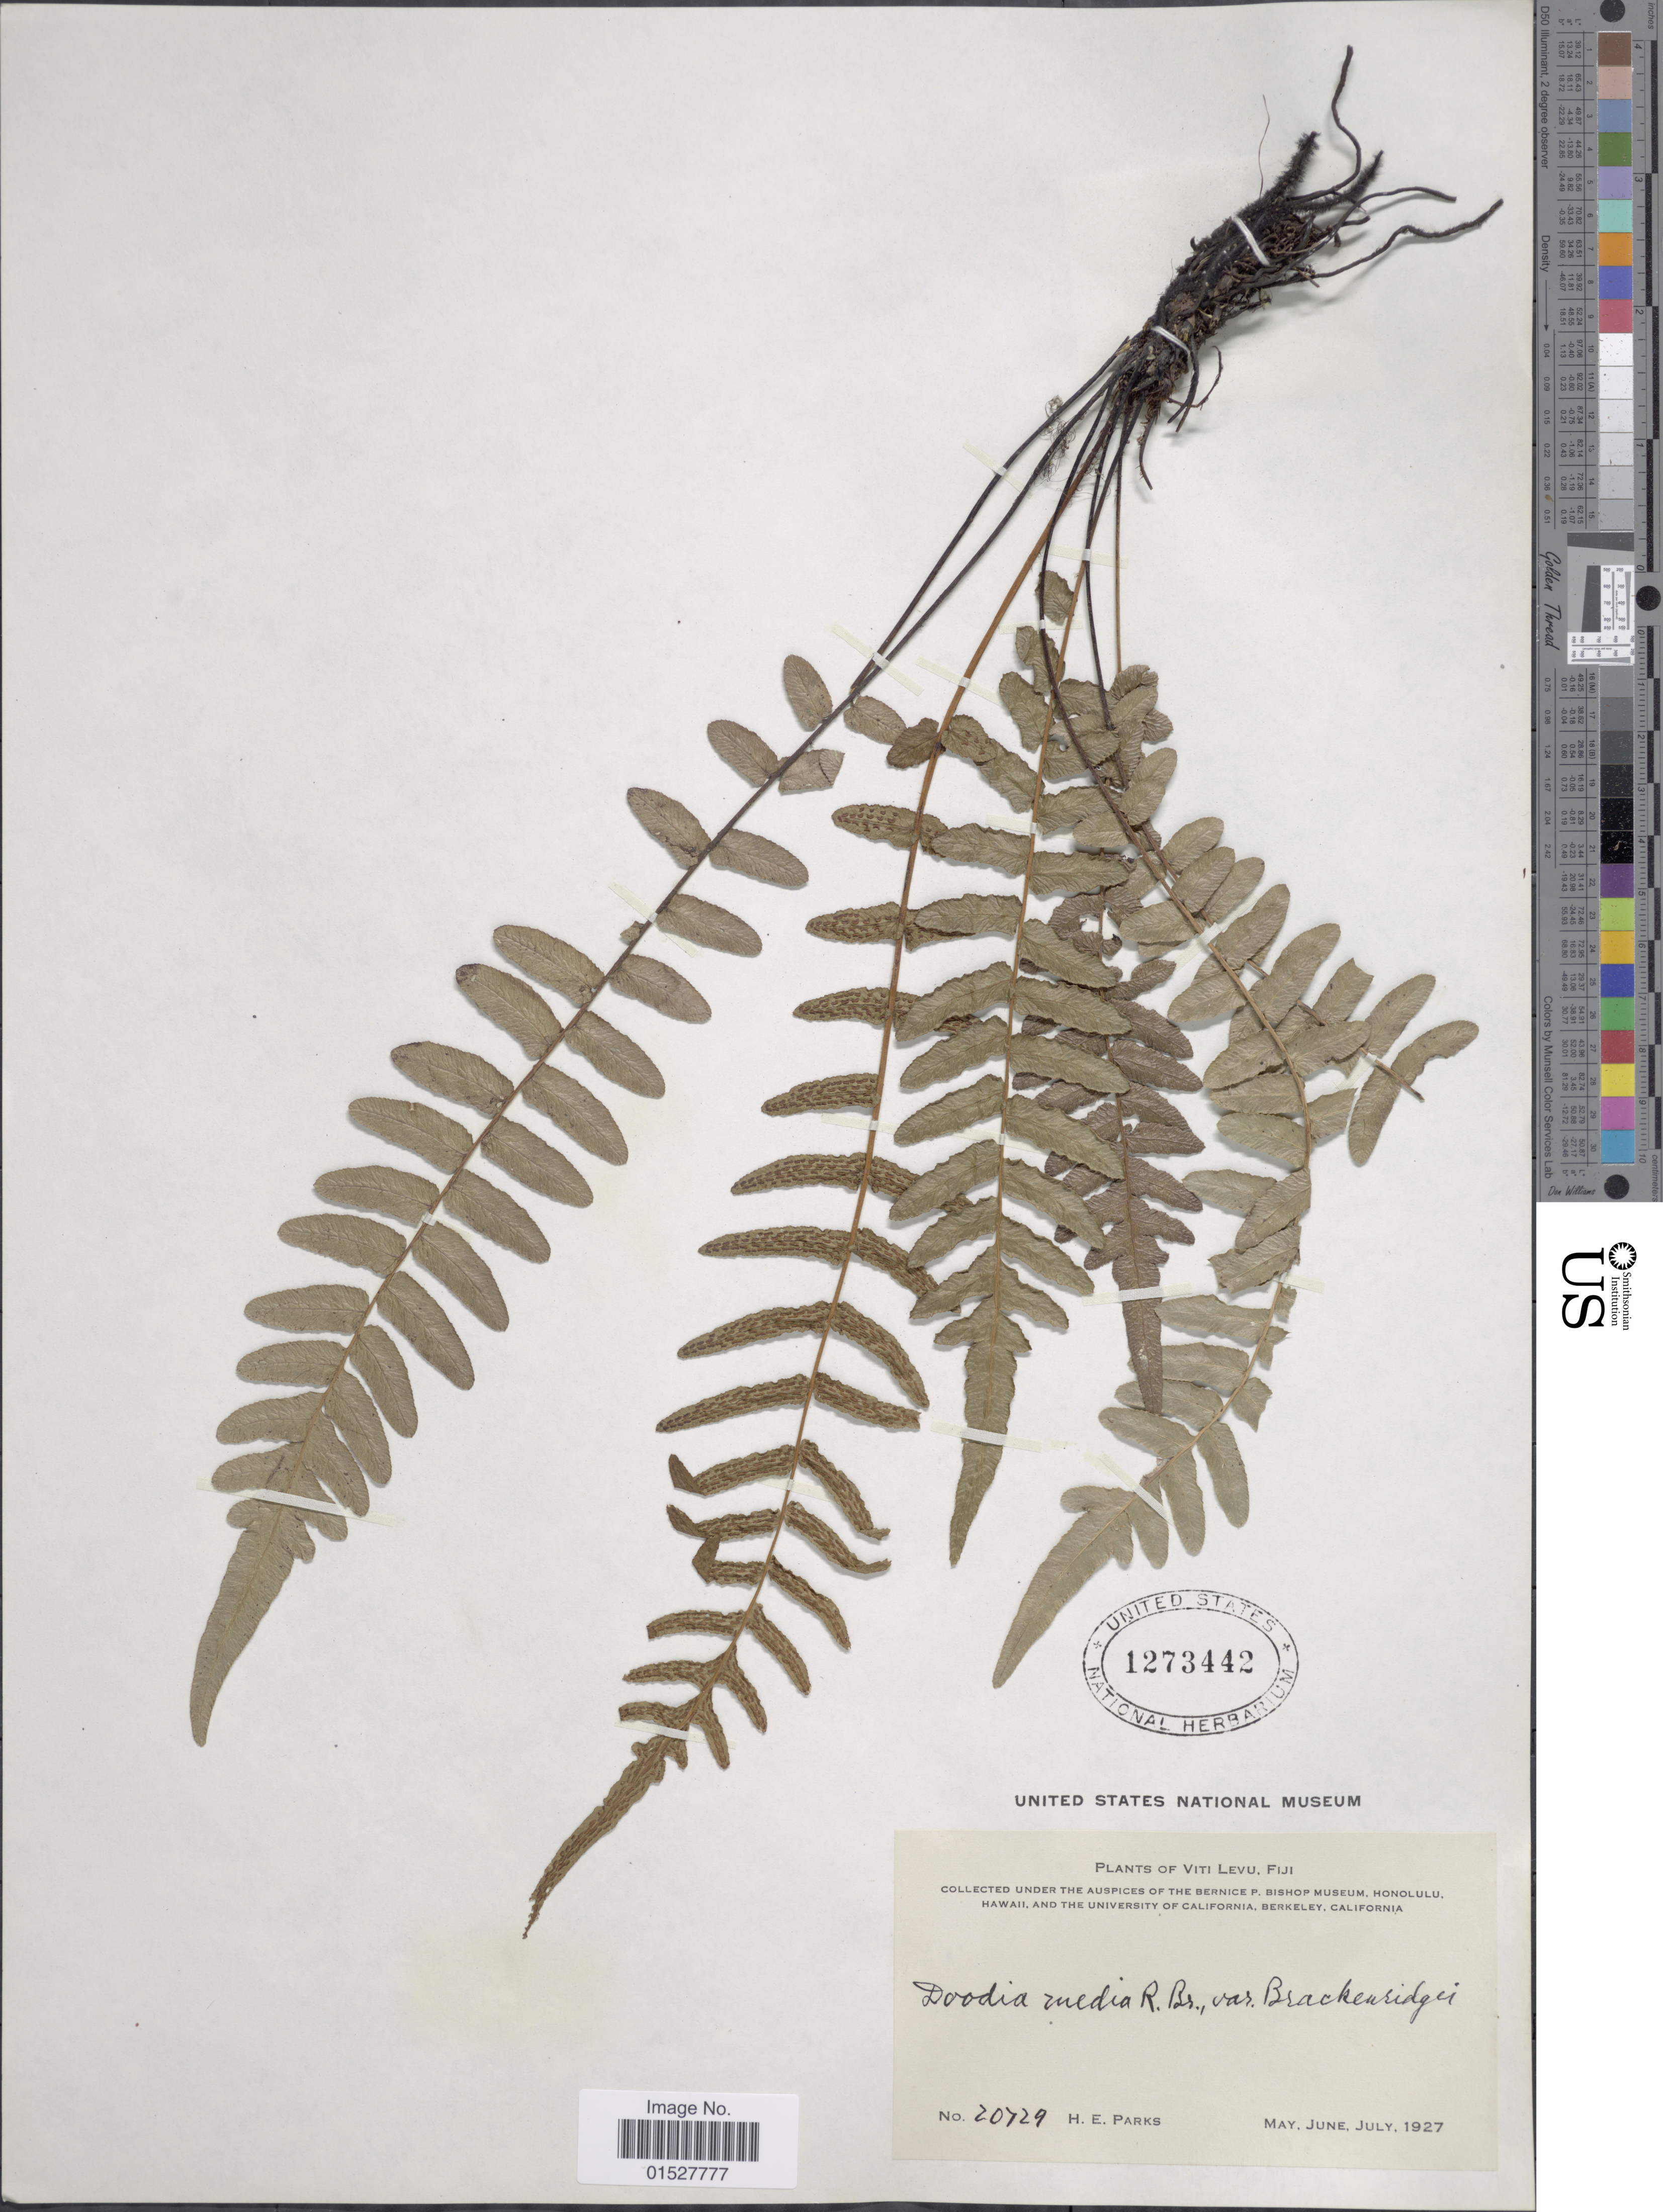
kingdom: Plantae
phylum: Tracheophyta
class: Polypodiopsida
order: Polypodiales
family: Blechnaceae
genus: Blechnum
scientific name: Blechnum brackenridgei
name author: (Carruth.) Perrie & Brownsey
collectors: H. E. Parks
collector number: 20729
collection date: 1927-05/1927-07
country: Fiji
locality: Viti Levu.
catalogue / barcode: US 1273442